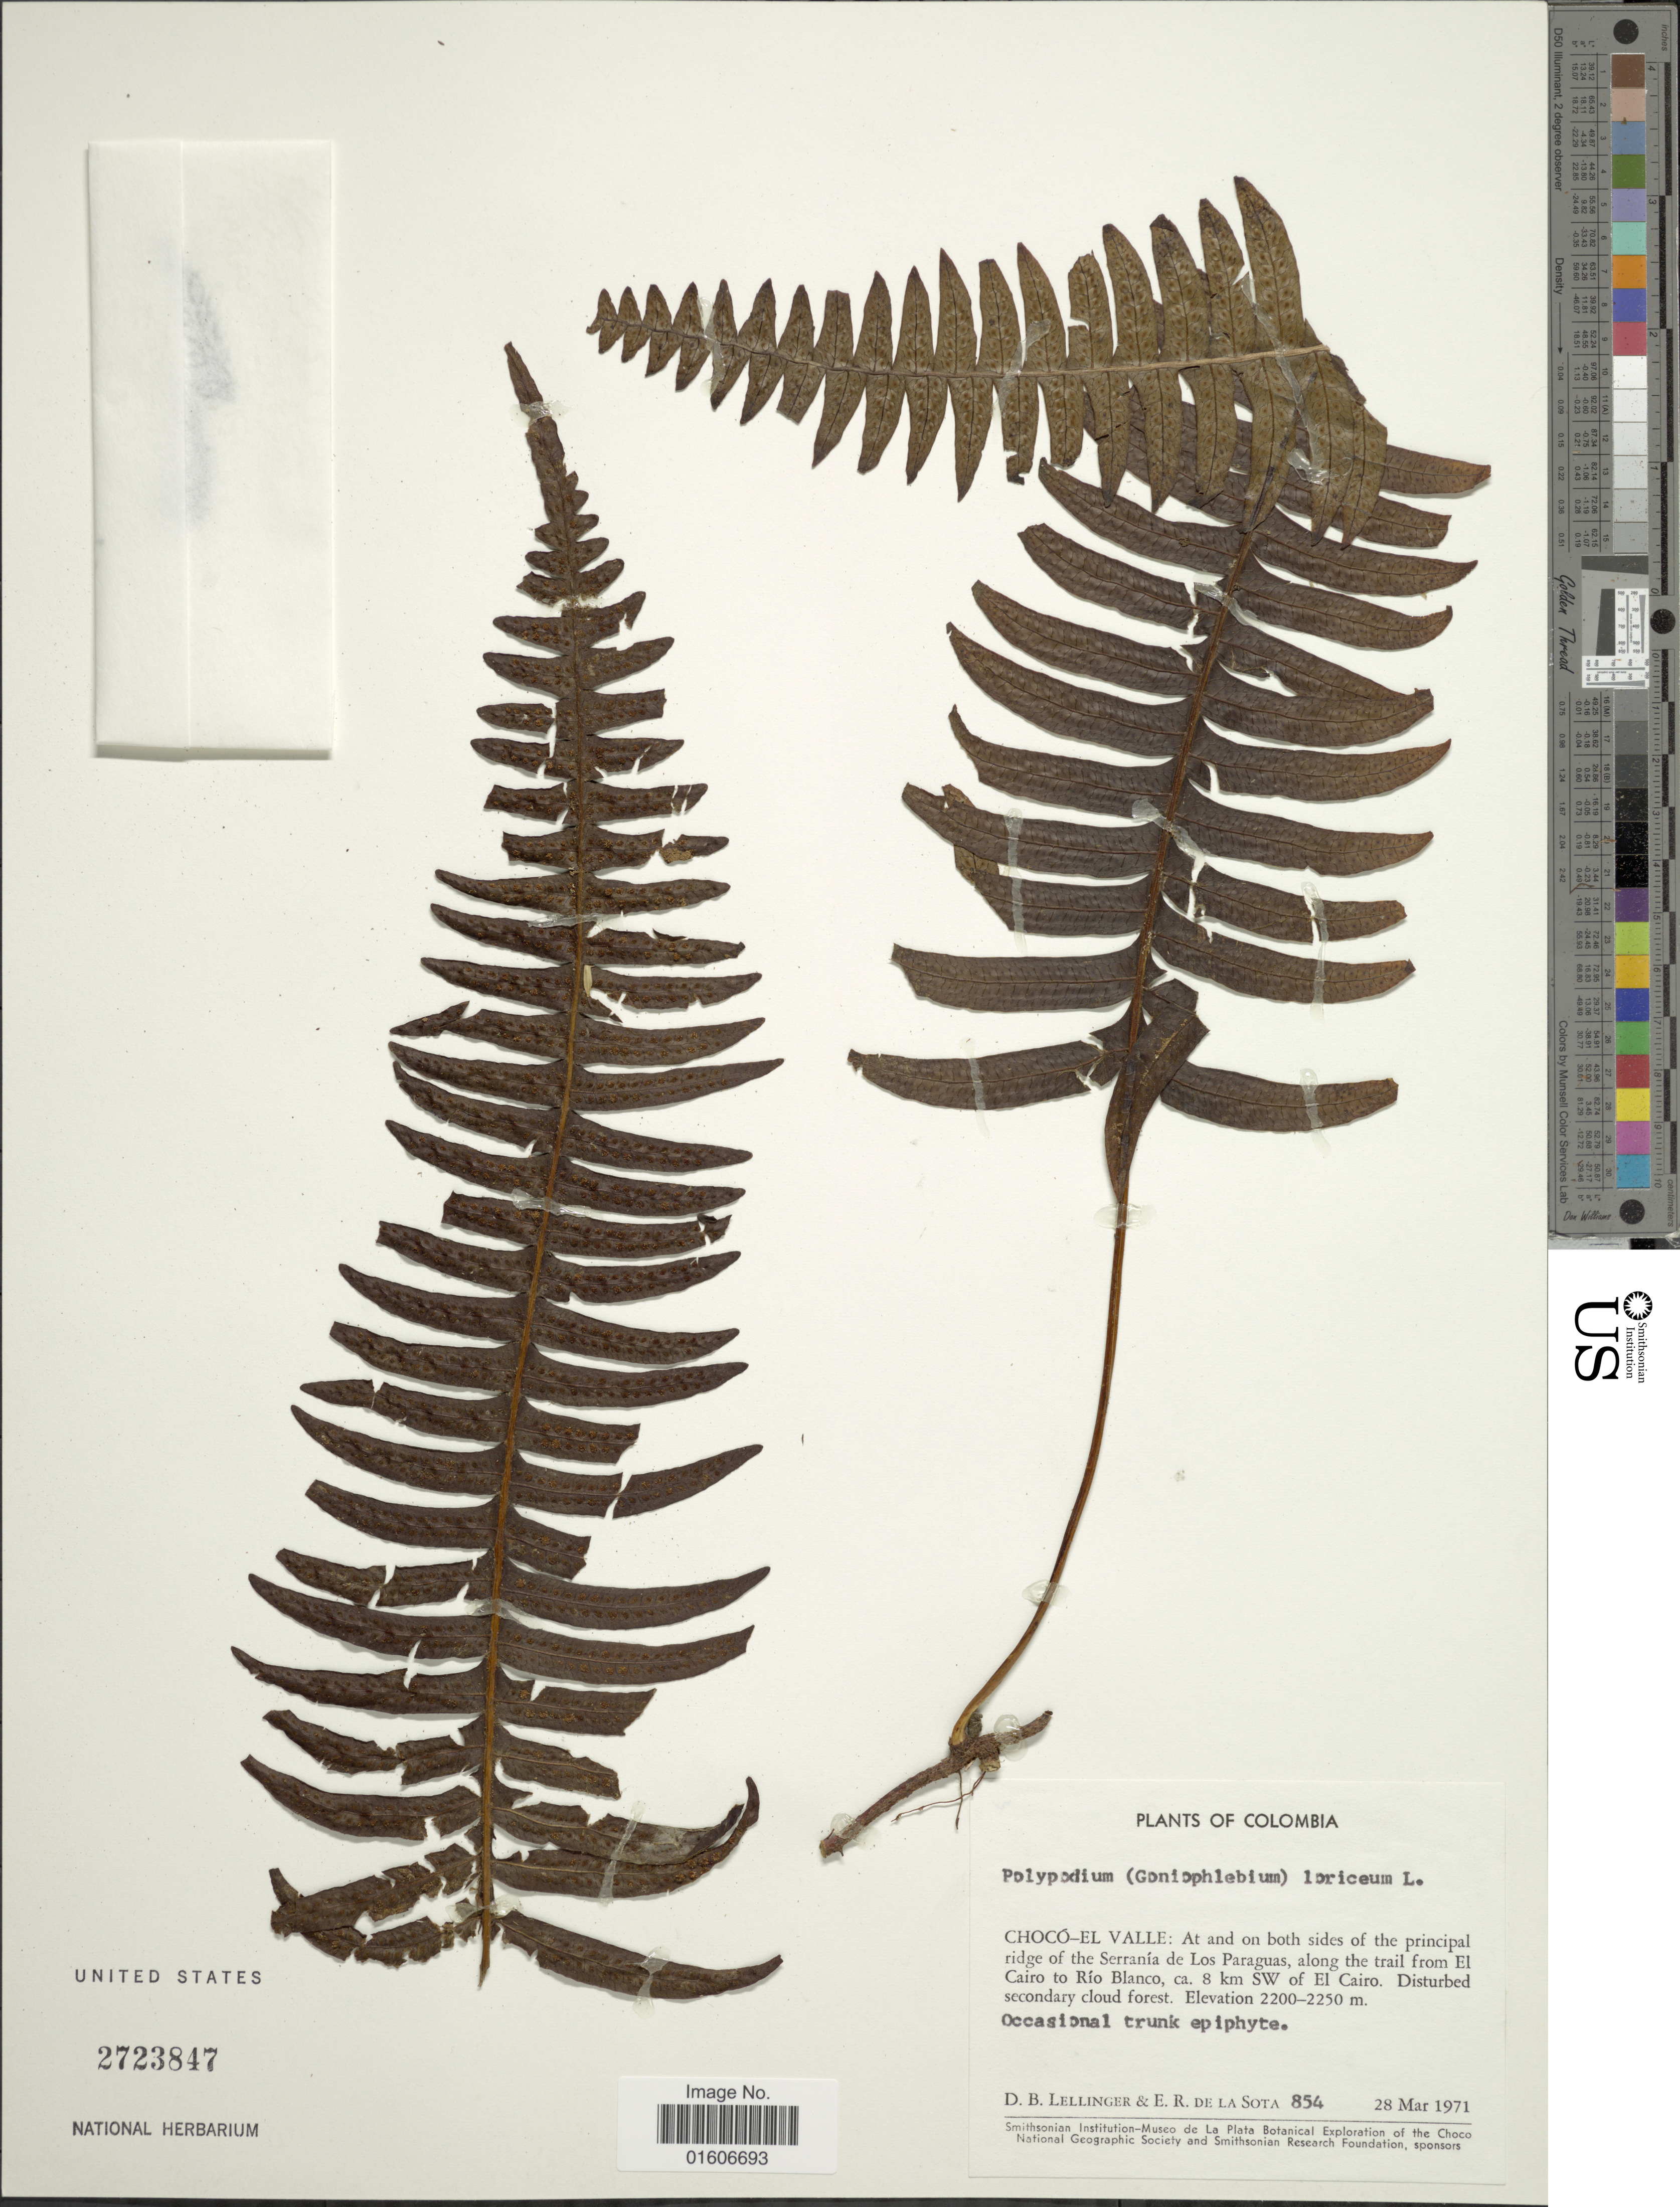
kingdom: Plantae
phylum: Tracheophyta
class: Polypodiopsida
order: Polypodiales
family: Polypodiaceae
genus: Serpocaulon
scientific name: Serpocaulon loriceum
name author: (L.) A.R. Sm.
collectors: D. B. Lellinger & E. R. de la Sota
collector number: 854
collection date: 1971-03-28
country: Colombia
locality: Chocó-El Valle: At and on both sides of the principal ridge of the Serranía de Los Paraguas, along the trail from El Cairo to Río Blanco, ca. 8 km SW of El Cairo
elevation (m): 2200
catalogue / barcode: US 2723847